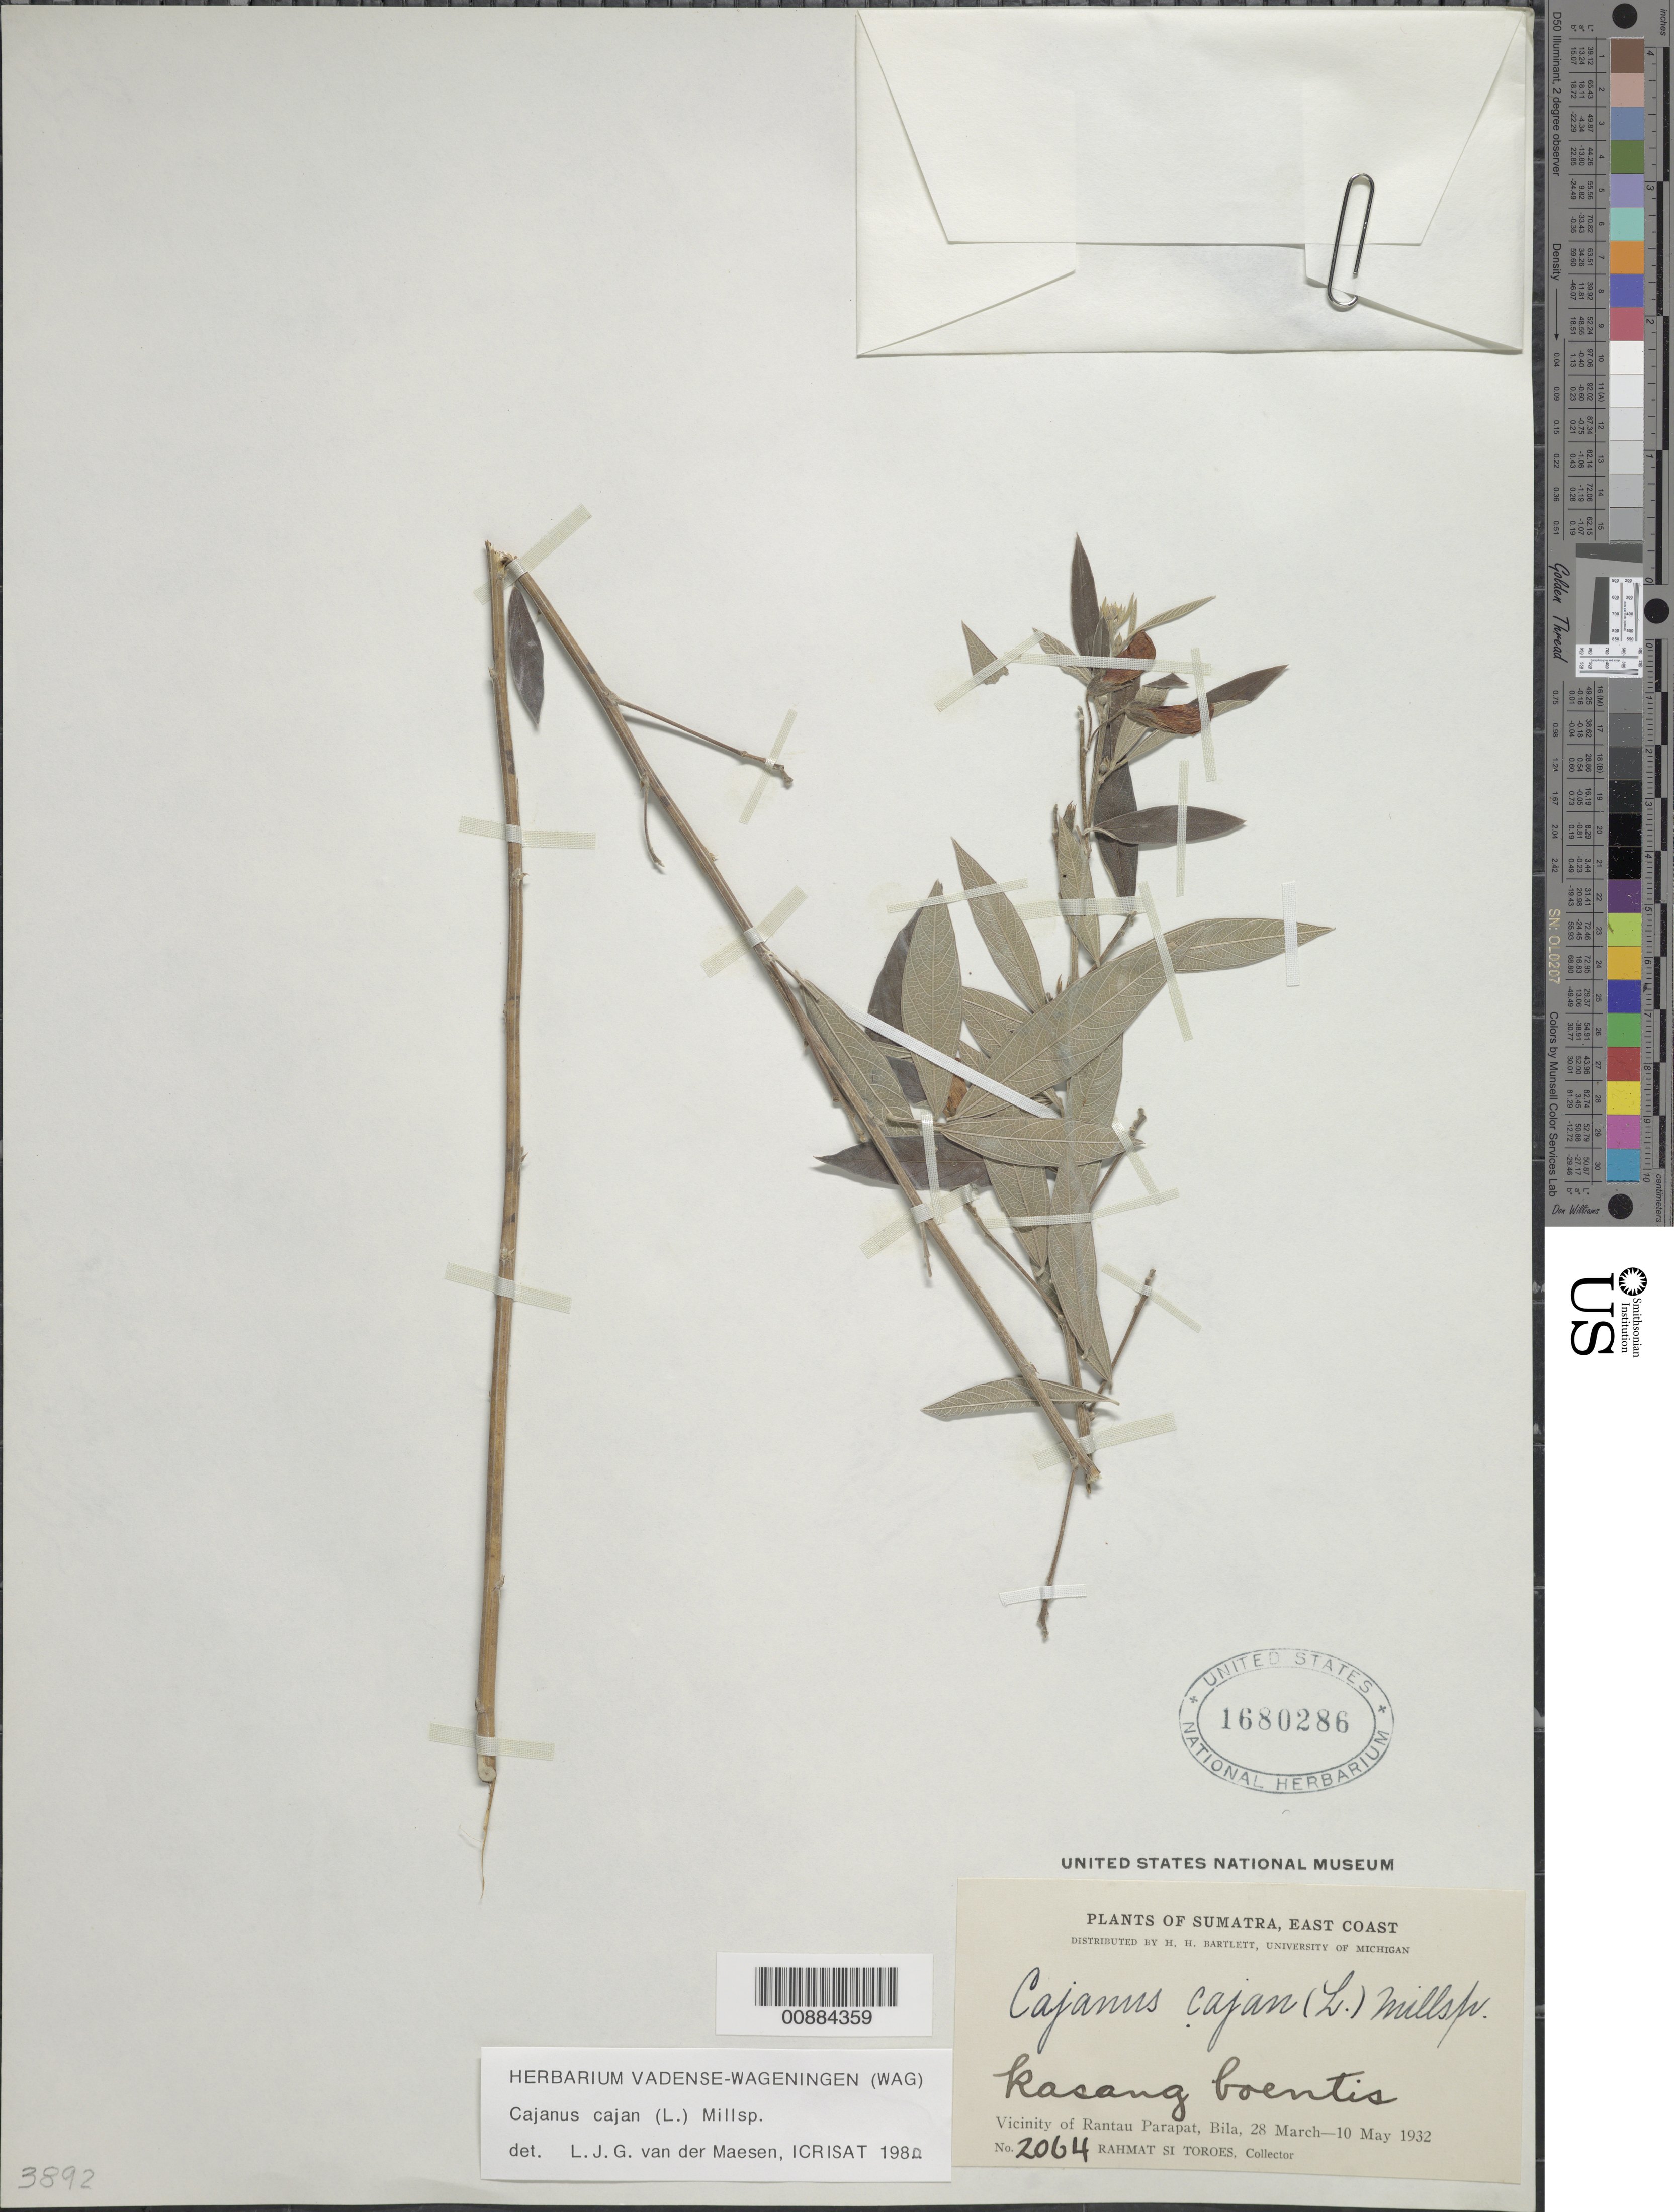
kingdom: Plantae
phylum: Tracheophyta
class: Magnoliopsida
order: Fabales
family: Fabaceae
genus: Cajanus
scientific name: Cajanus cajan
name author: (L.) Huth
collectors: Rahmat Si Boeea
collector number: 2064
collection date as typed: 28 Mar 1932 to 10 May 1932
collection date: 1932-03-28/1932-05-10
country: Indonesia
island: Sumatra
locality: Vicinity of Rantau Parapat, Bila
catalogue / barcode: US 1680286